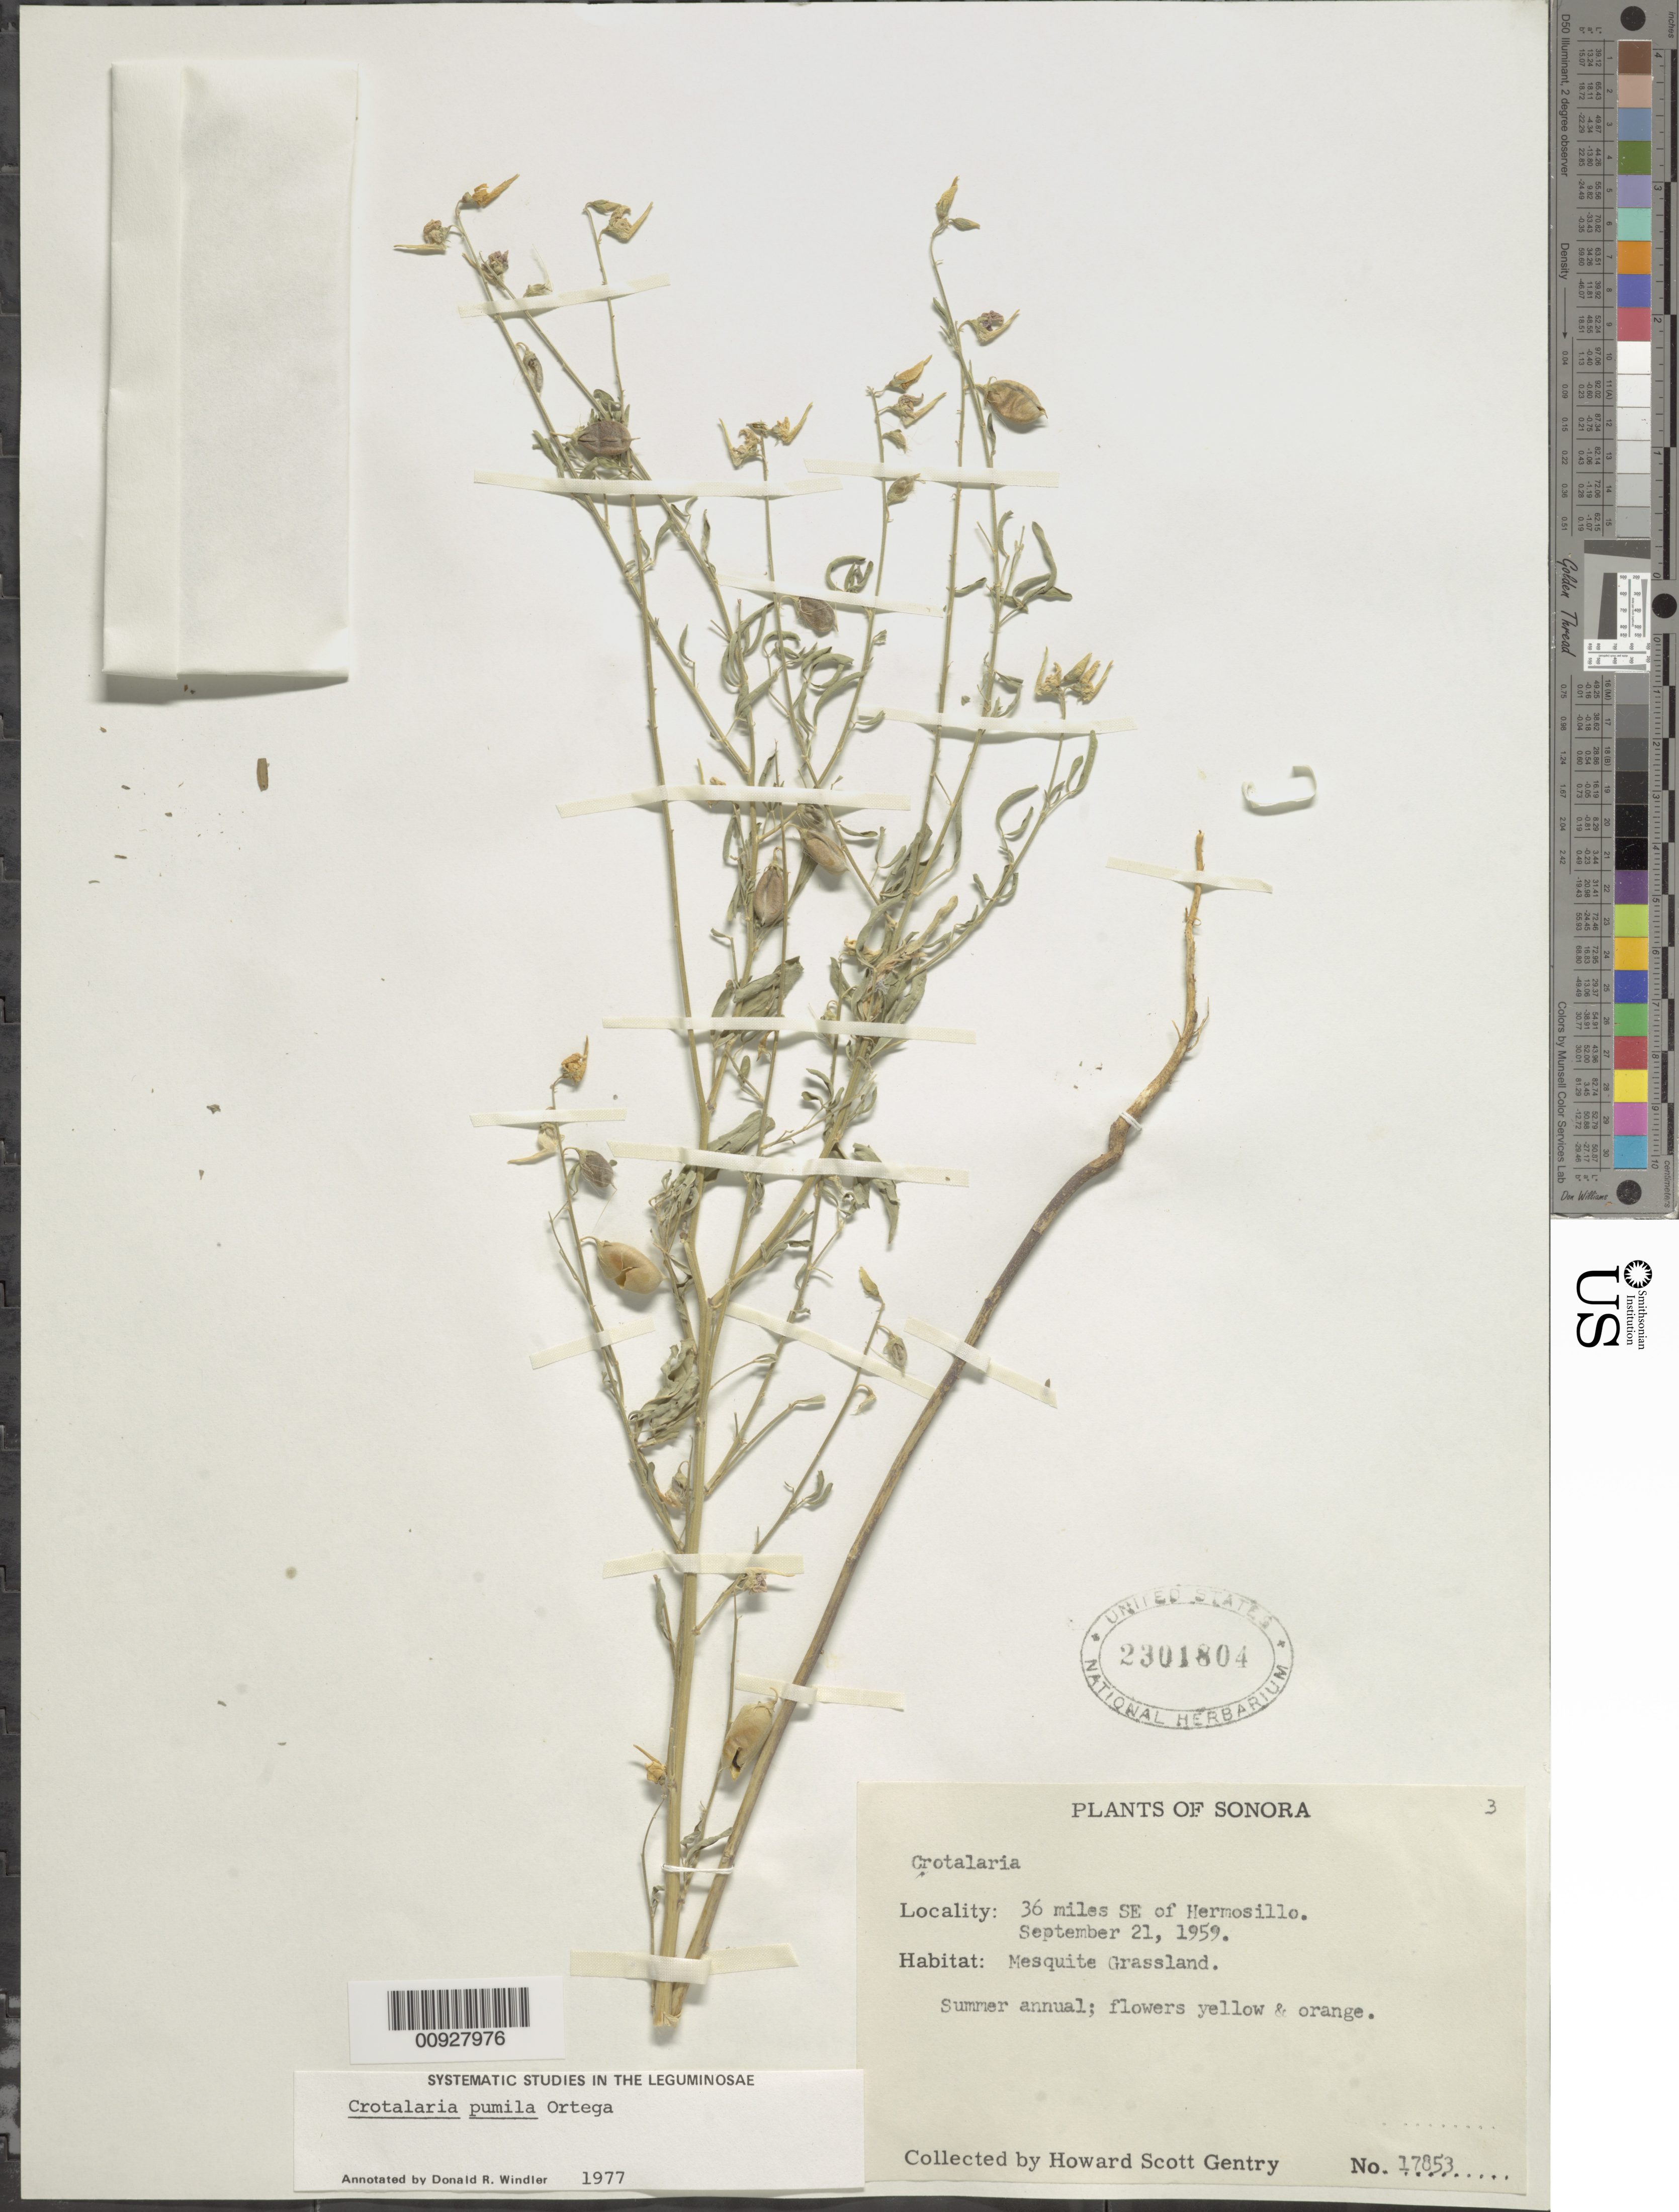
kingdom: Plantae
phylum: Tracheophyta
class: Magnoliopsida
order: Fabales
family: Fabaceae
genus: Crotalaria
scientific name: Crotalaria pumila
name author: Ortega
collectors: H. S. Gentry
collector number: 17853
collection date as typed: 21 Sep 1959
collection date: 1959-09-21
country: Mexico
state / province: Sonora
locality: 36 mmiles SE of Hermosillo.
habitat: Mesquite Grassland.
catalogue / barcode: US 2301804